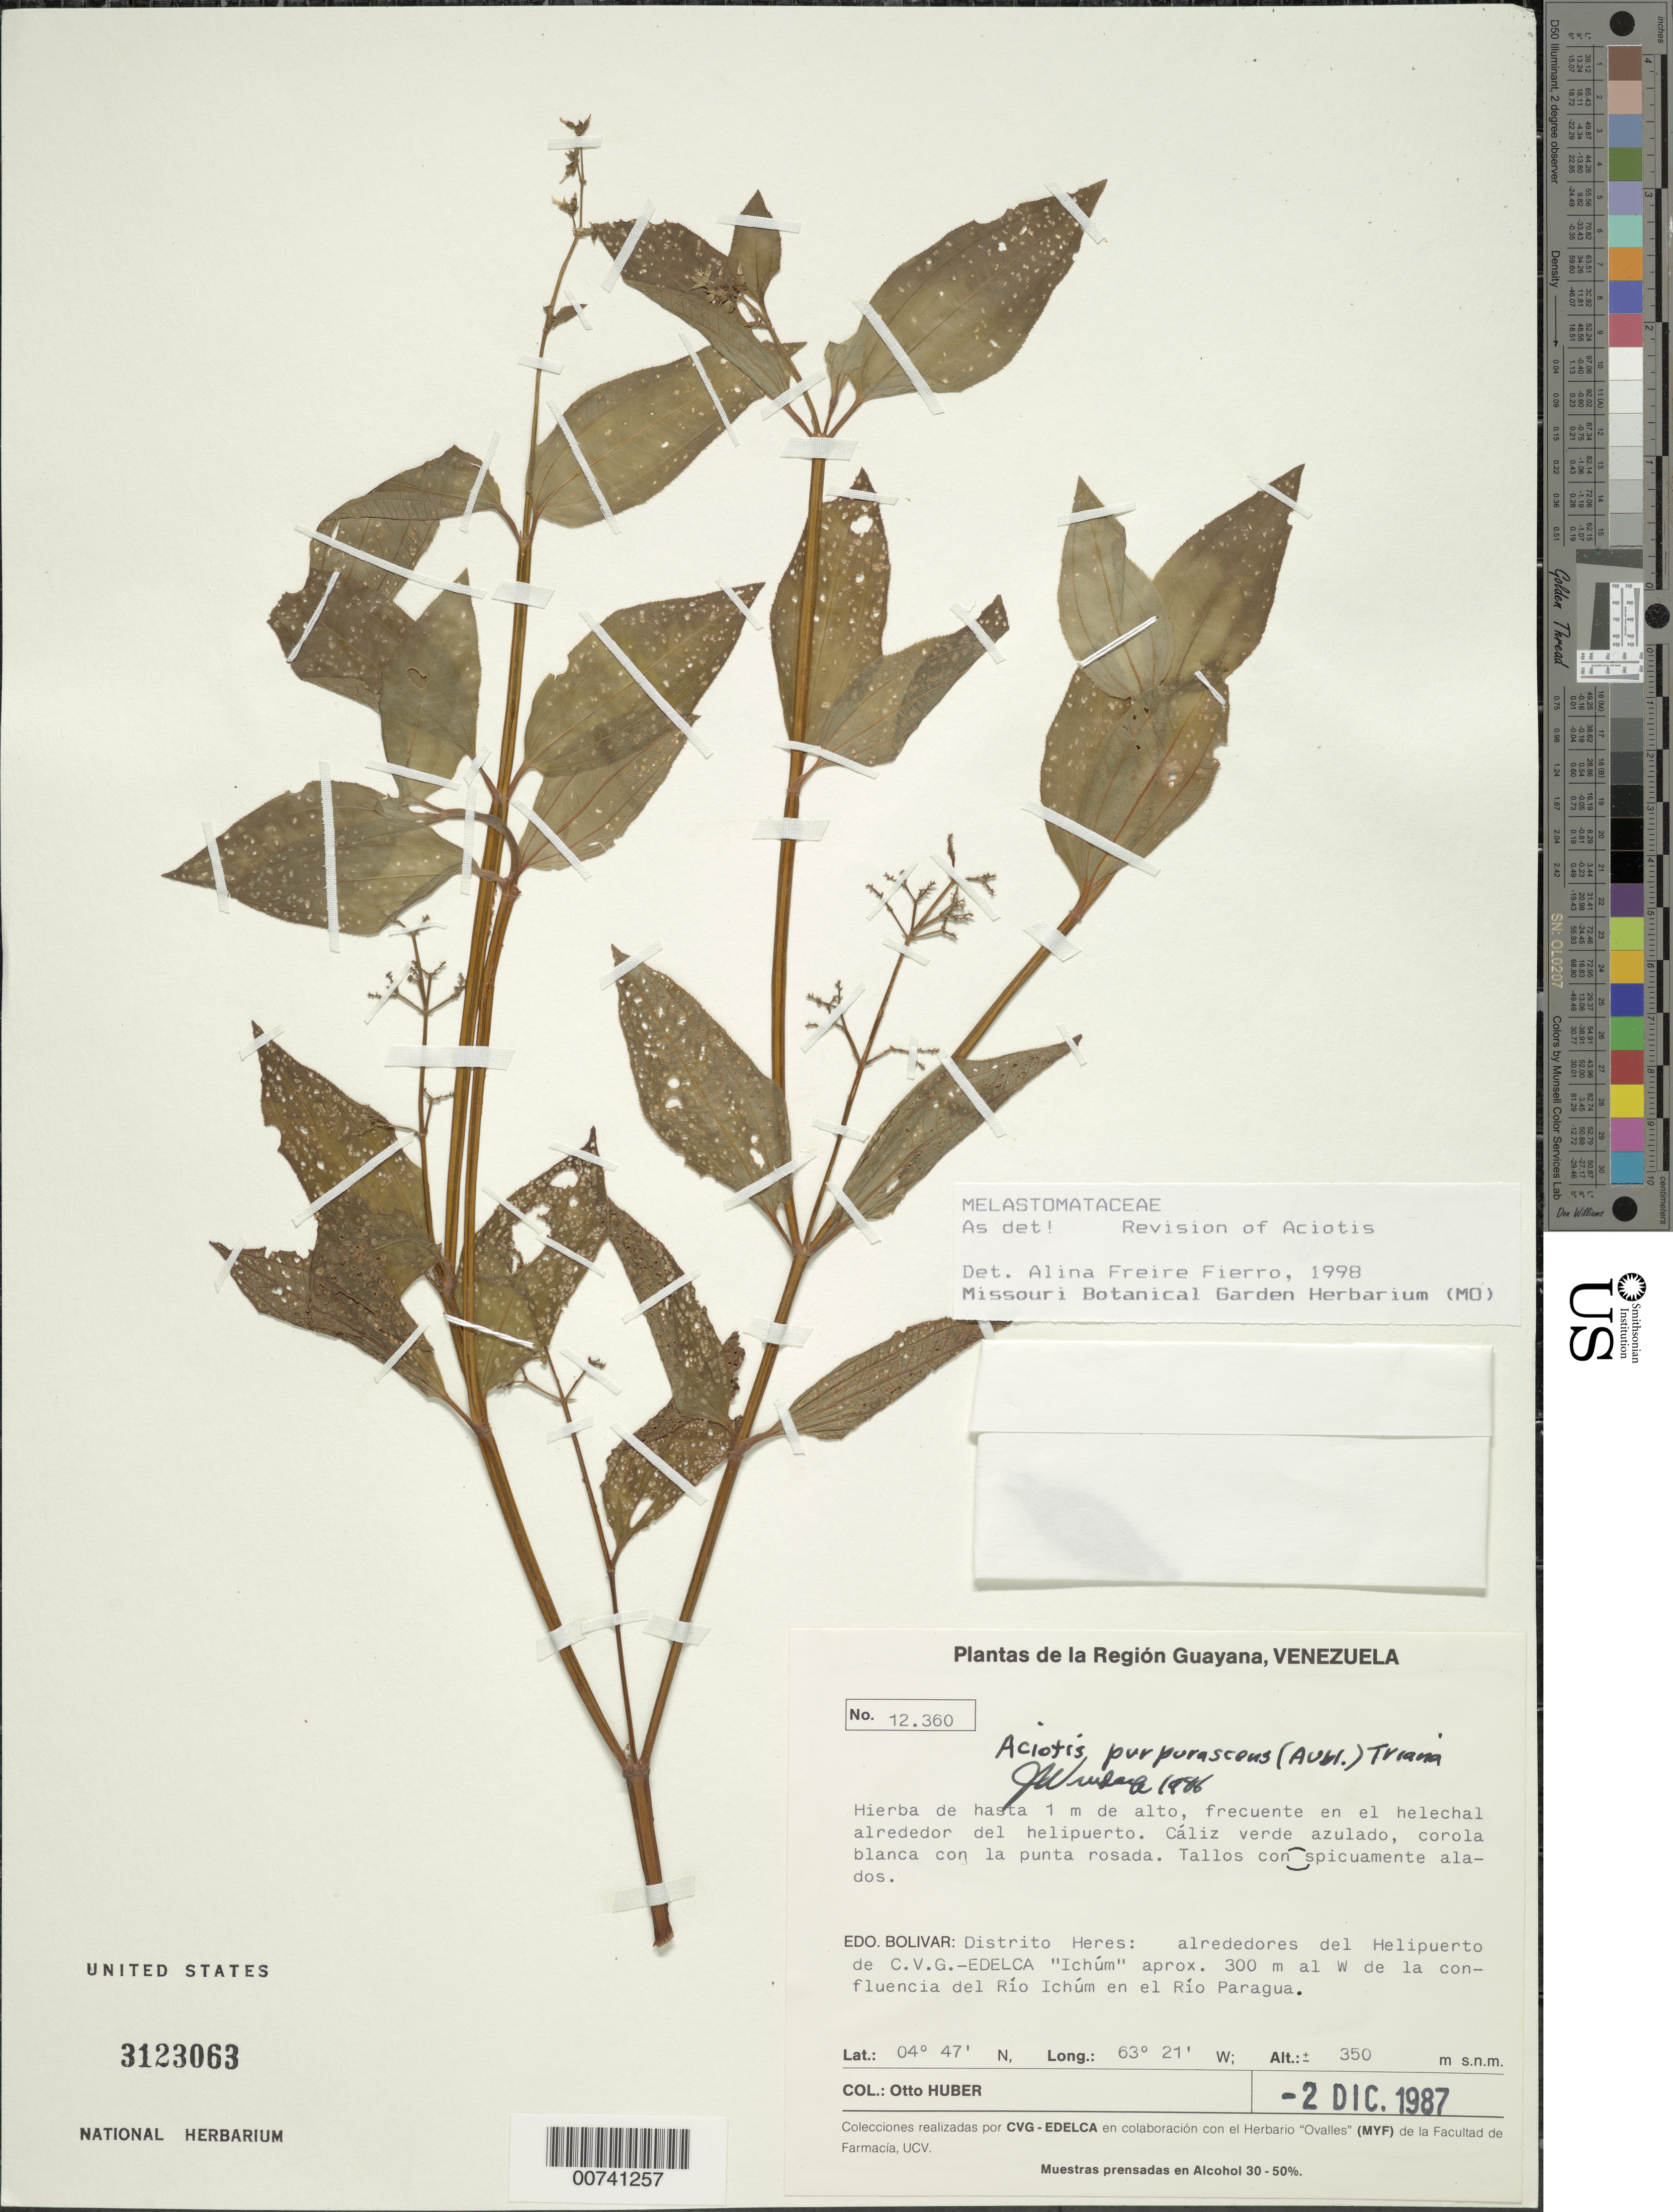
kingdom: Plantae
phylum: Tracheophyta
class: Magnoliopsida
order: Myrtales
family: Melastomataceae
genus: Aciotis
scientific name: Aciotis purpurascens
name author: (Aubl.) Triana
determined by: Freire-Fierro, A.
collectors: O. Huber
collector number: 12360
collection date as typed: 2-Dec-87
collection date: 1987-12-02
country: Venezuela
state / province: Bolívar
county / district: Heres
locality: DVD-EDELCA helioport, 300 m W of confluence of Río Ichum and Río Paragua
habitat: Helechal alrededor del helipuerto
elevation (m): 350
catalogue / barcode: US 3123063